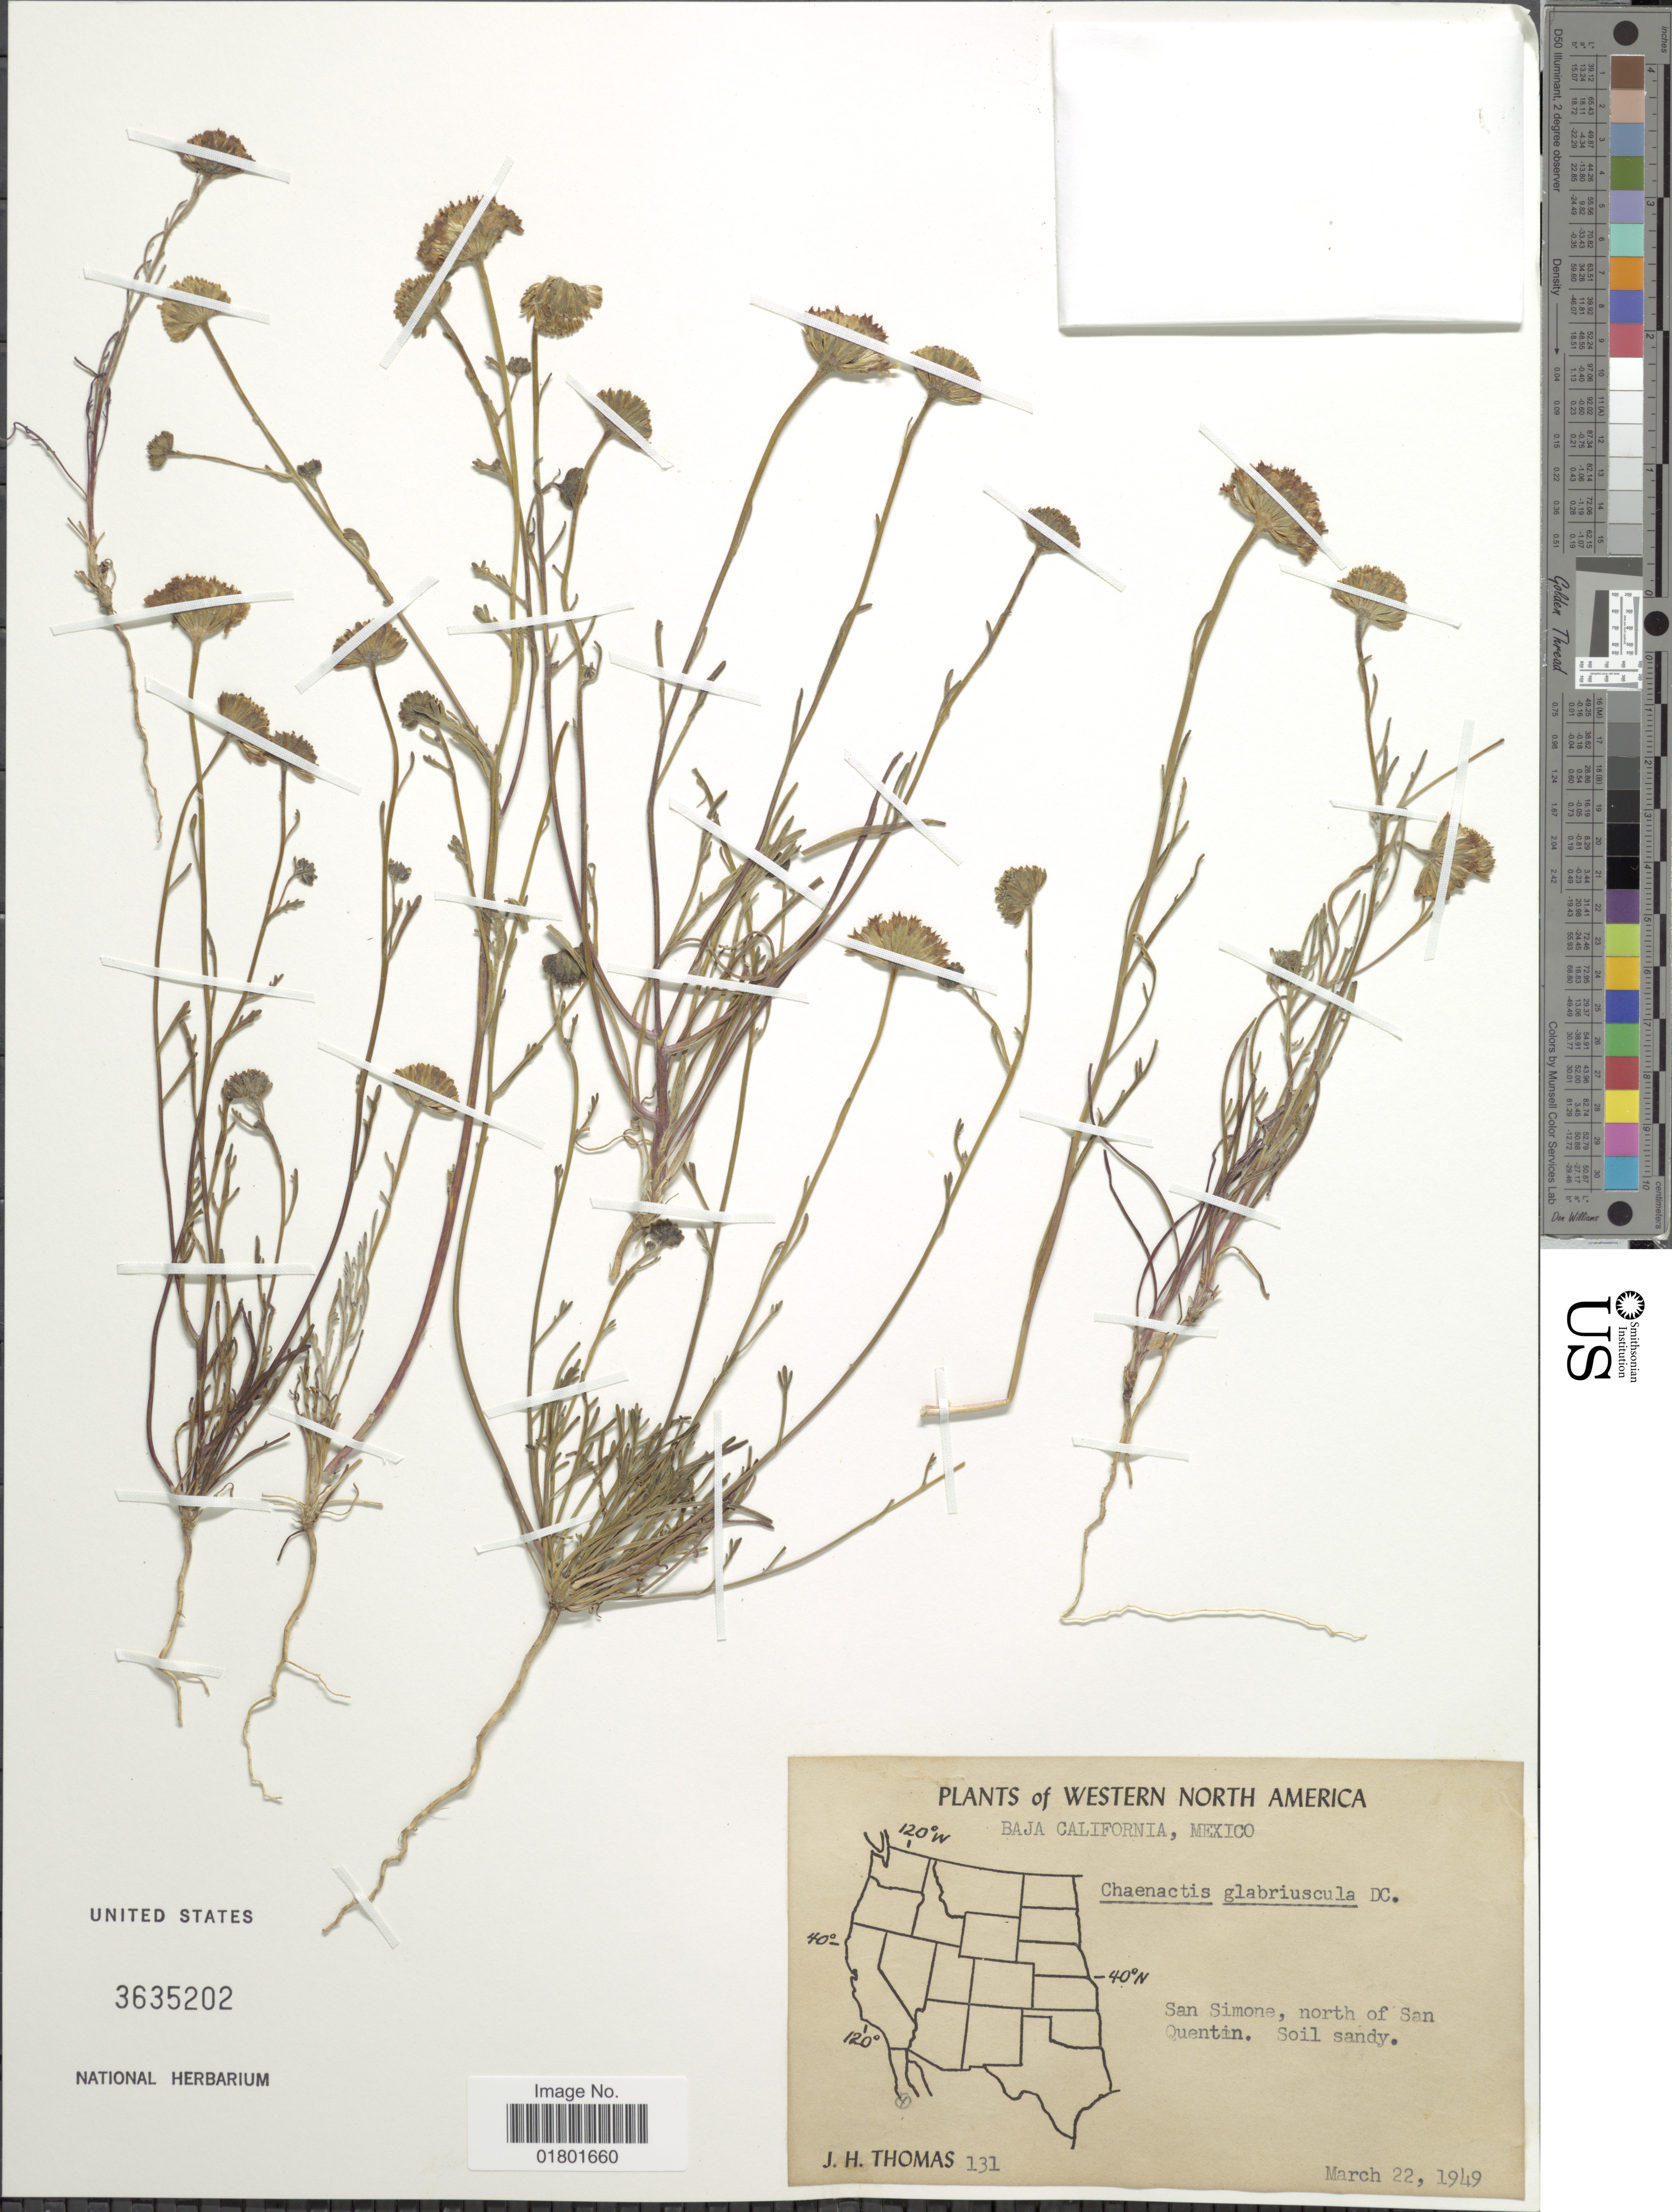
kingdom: Plantae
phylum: Tracheophyta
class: Magnoliopsida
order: Asterales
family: Asteraceae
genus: Chaenactis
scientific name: Chaenactis glabriuscula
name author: DC.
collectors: J. H. Thomas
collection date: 1949-03-22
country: Mexico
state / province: Baja California Sur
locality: Western North America, San Simone, north of San Quentin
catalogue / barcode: US 3635202